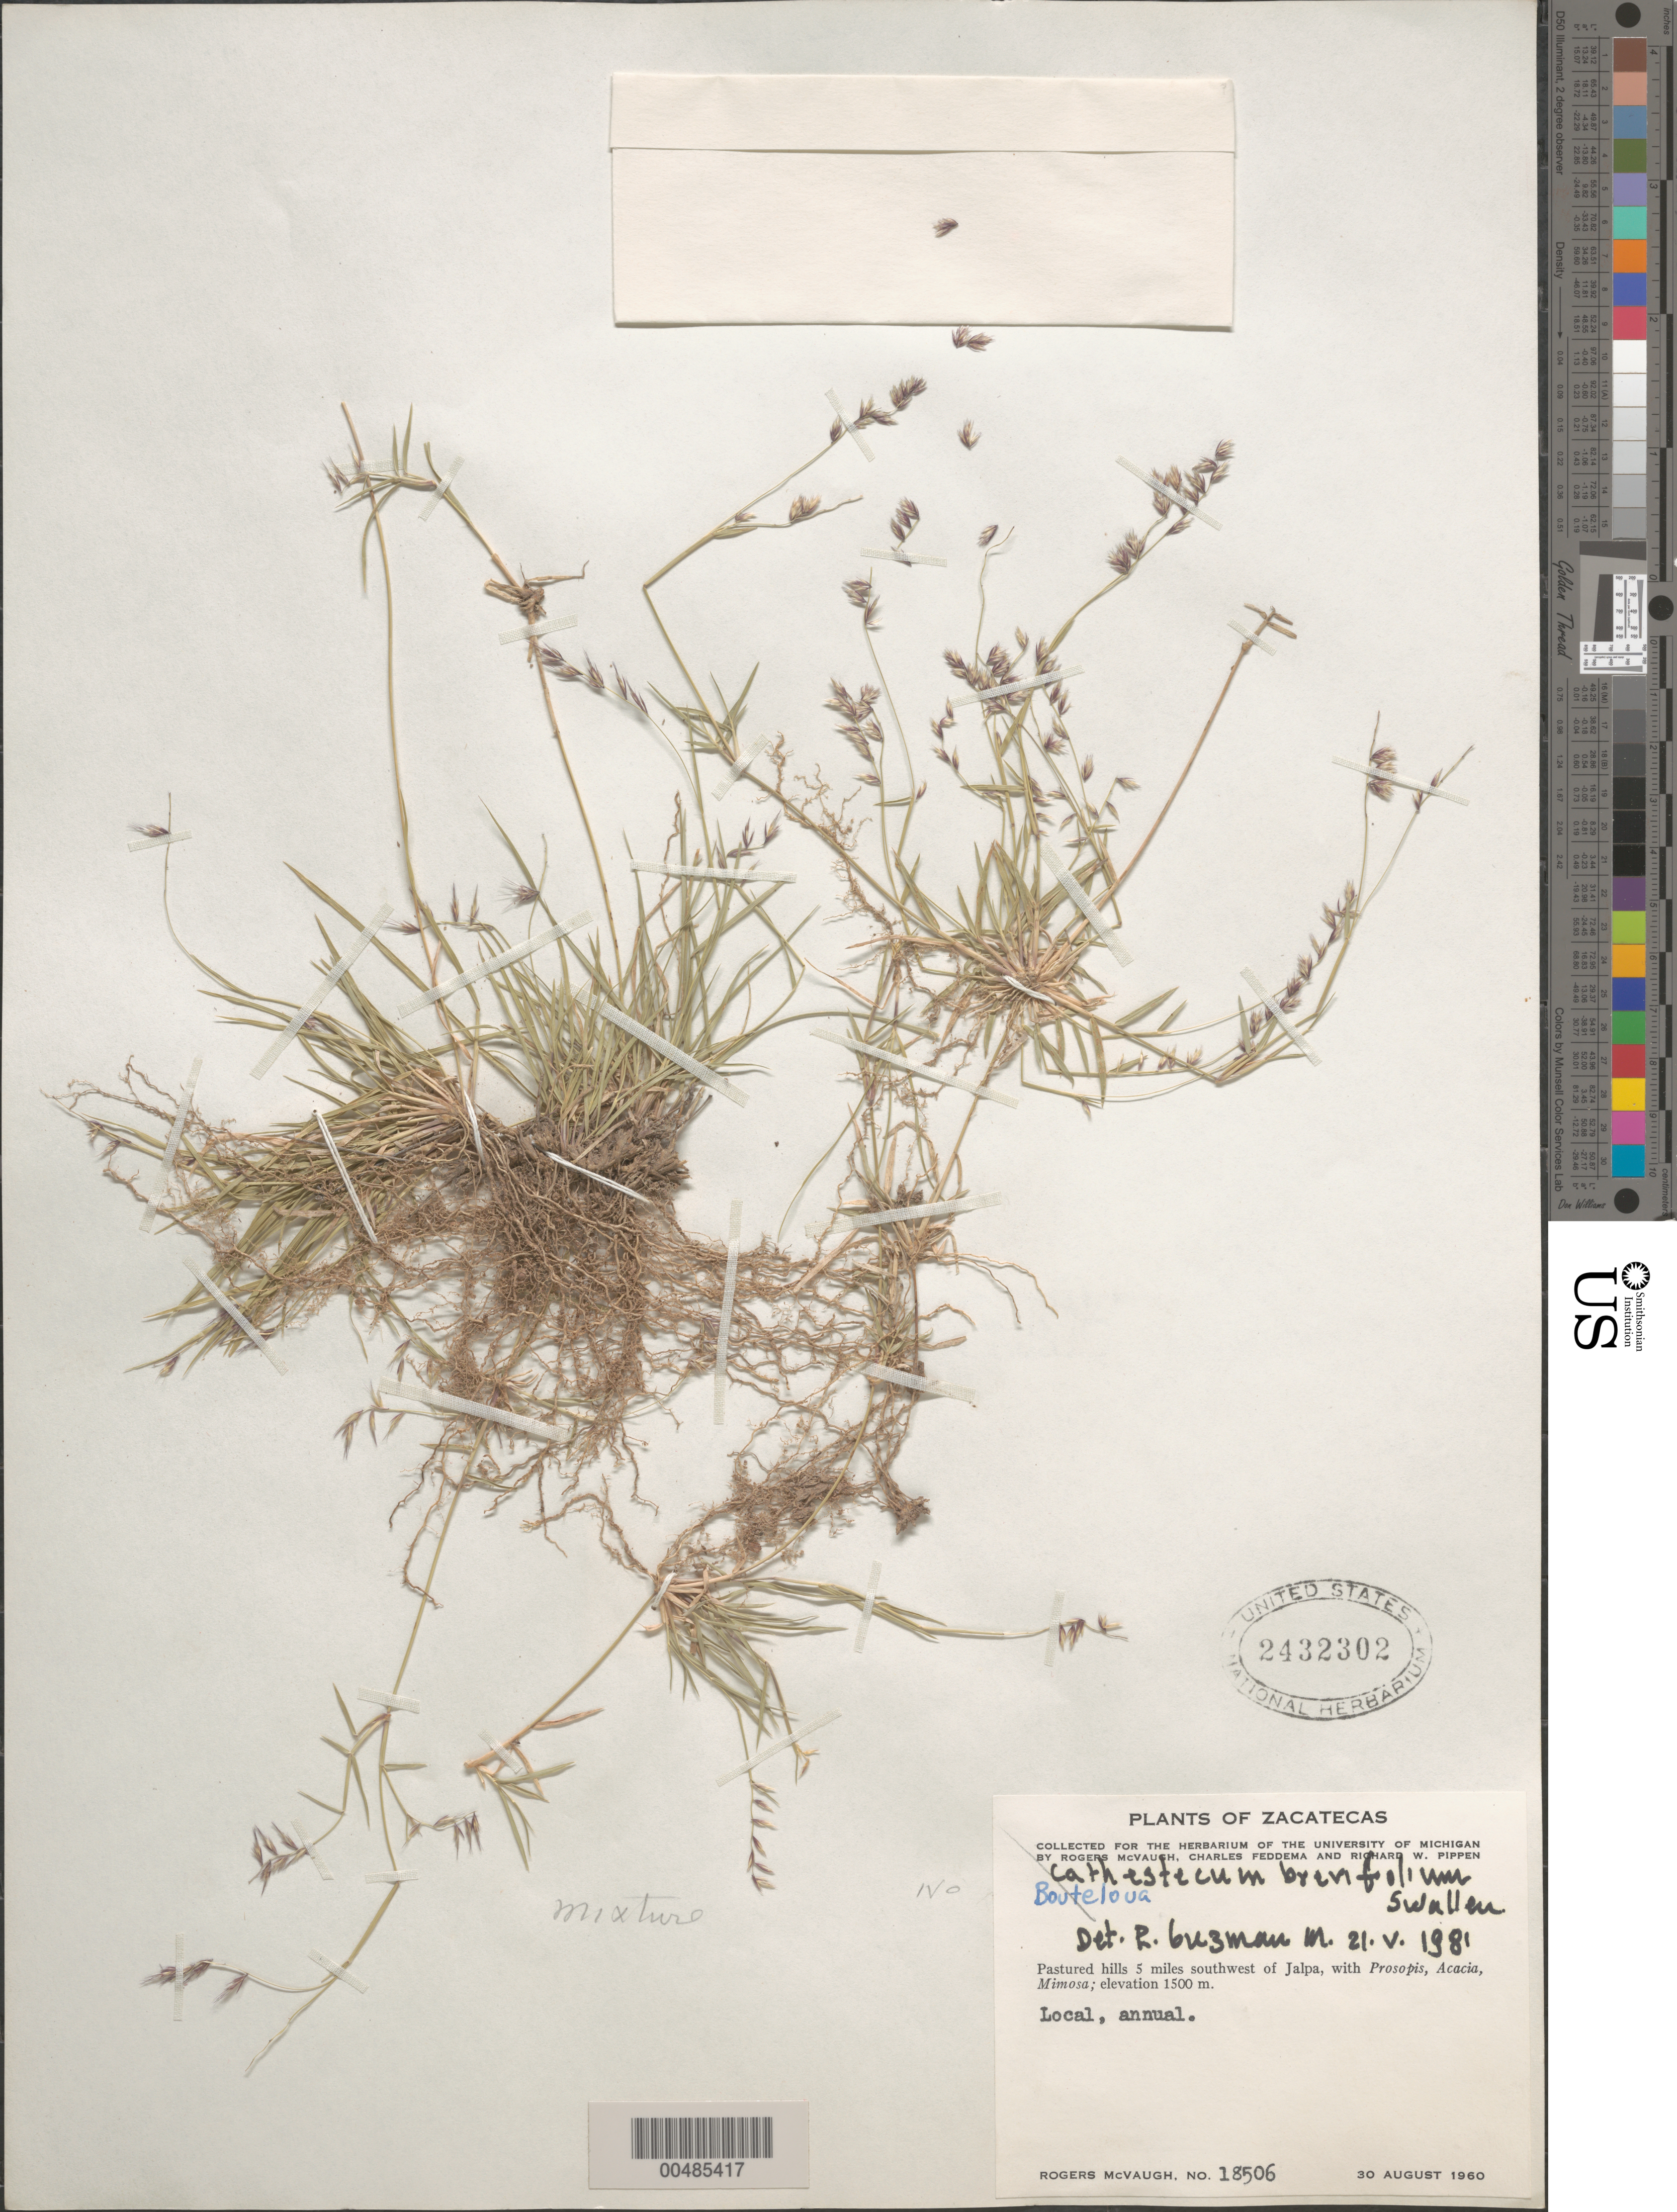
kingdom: Plantae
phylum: Tracheophyta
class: Liliopsida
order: Poales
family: Poaceae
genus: Cathestecum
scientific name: Cathestecum brevifolium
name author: Swallen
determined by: Guzman-M., R.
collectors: R. McVaugh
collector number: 18506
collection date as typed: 30 Aug 1960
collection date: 1960-08-30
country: Mexico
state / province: Zacatecas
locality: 5 mi SW of Jalpa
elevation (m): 1500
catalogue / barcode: US 2432302